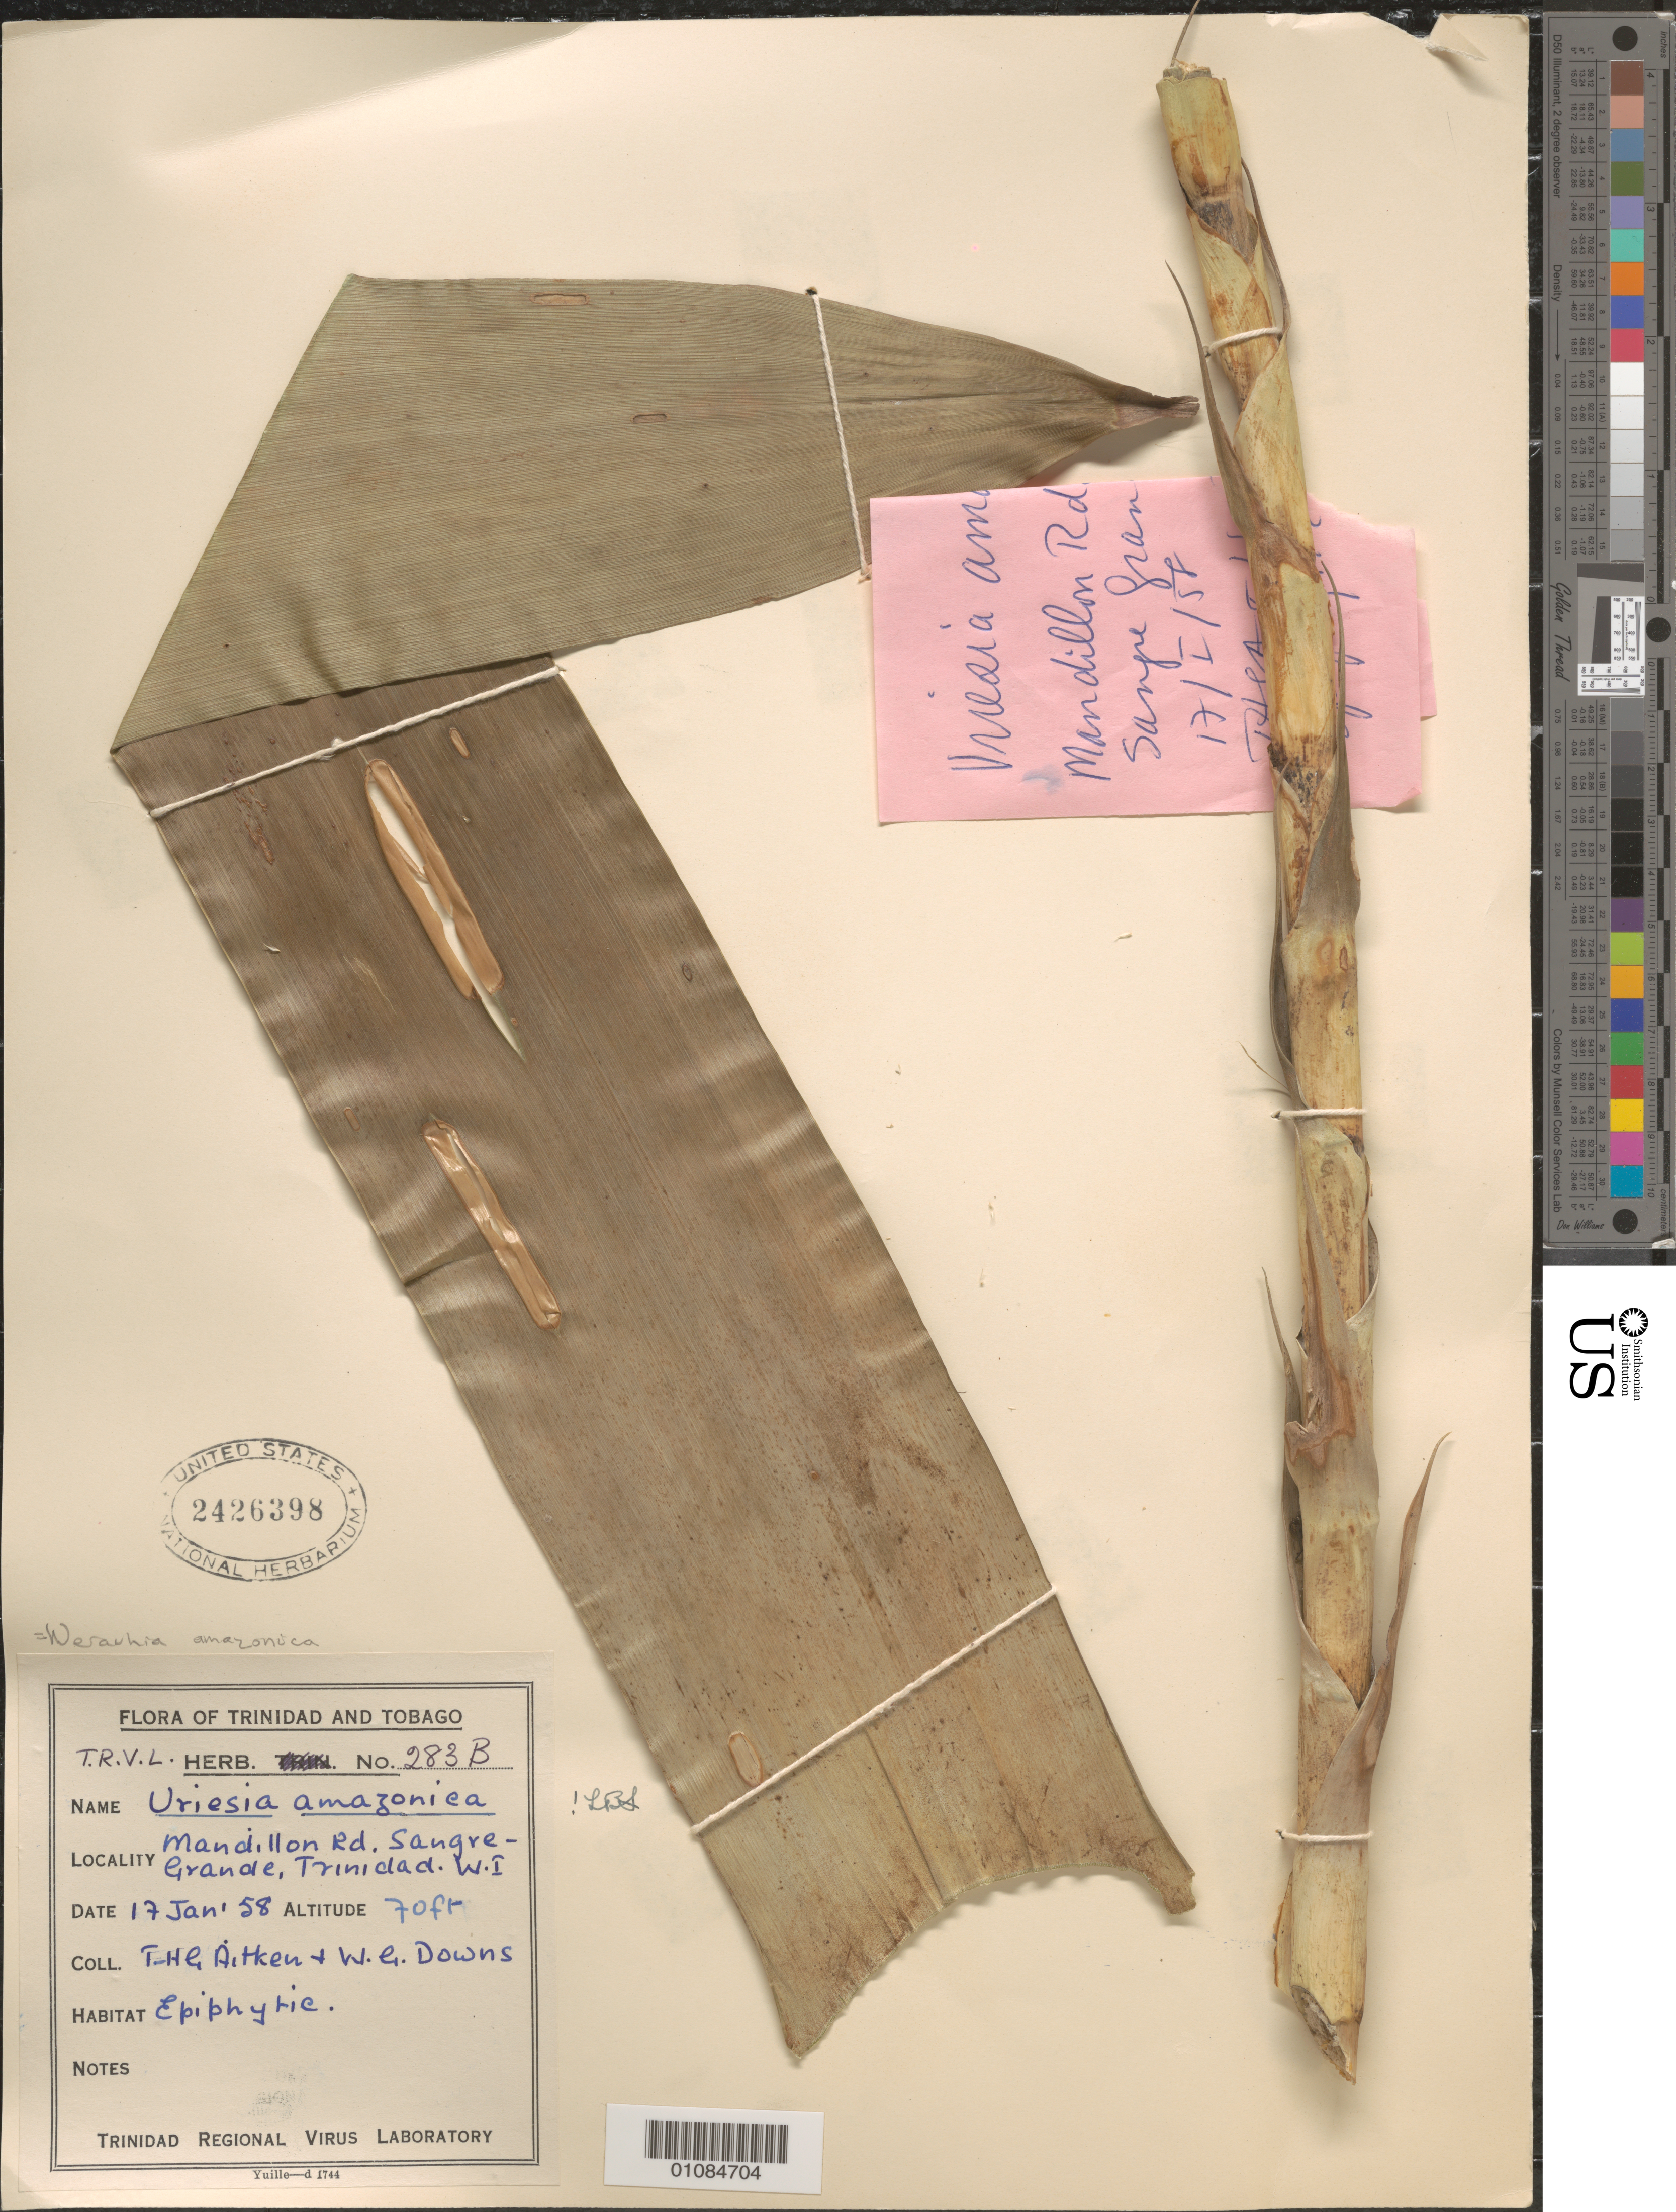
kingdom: Plantae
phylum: Tracheophyta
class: Liliopsida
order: Poales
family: Bromeliaceae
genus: Werauhia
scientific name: Werauhia gigantea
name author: (Mart. ex Schult. & Schult. f.) J.R. Grant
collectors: T. Aitken & W. G. Downs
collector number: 283B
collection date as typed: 17 Jan 1958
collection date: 1958-01-17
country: Trinidad and Tobago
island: Trinidad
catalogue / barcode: US 2426398